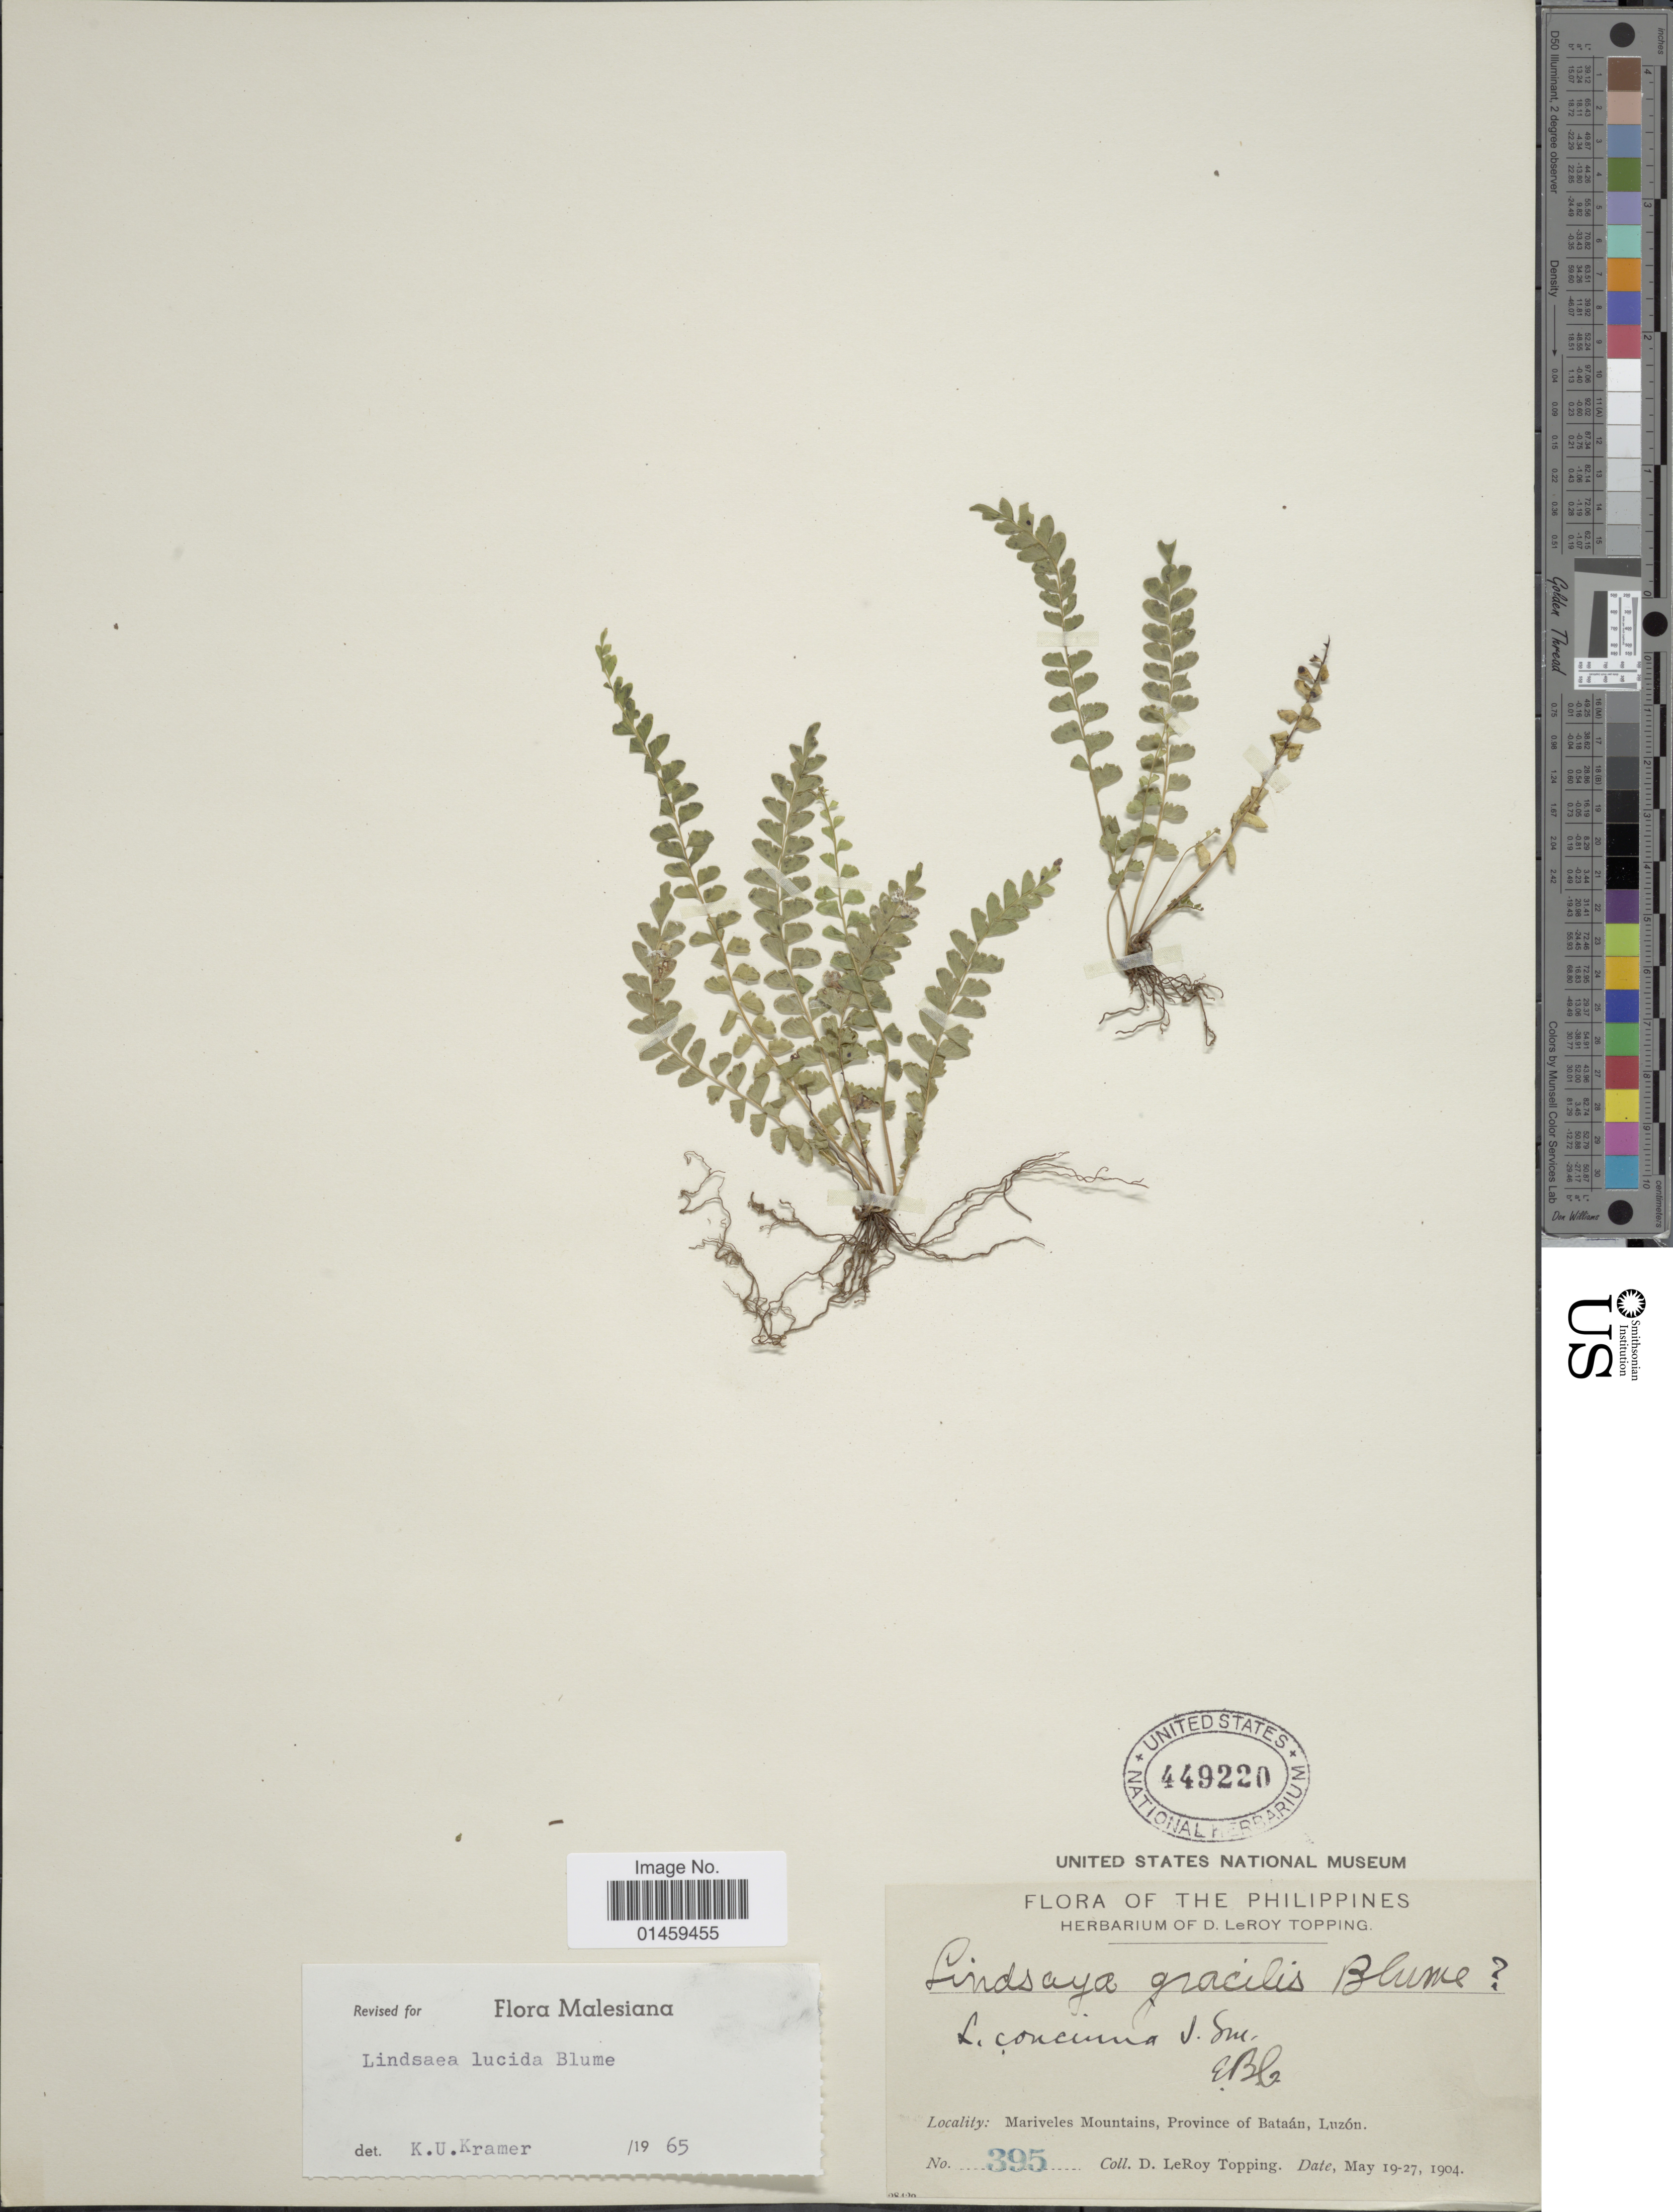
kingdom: Plantae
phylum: Tracheophyta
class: Polypodiopsida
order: Polypodiales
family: Lindsaeaceae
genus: Lindsaea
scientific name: Lindsaea lucida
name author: Blume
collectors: D. L. Topping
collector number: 395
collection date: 1904-05-19/1904-05-27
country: Philippines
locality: Mariveles Mountains, Province of Bataan, Luzon.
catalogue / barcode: US 449220